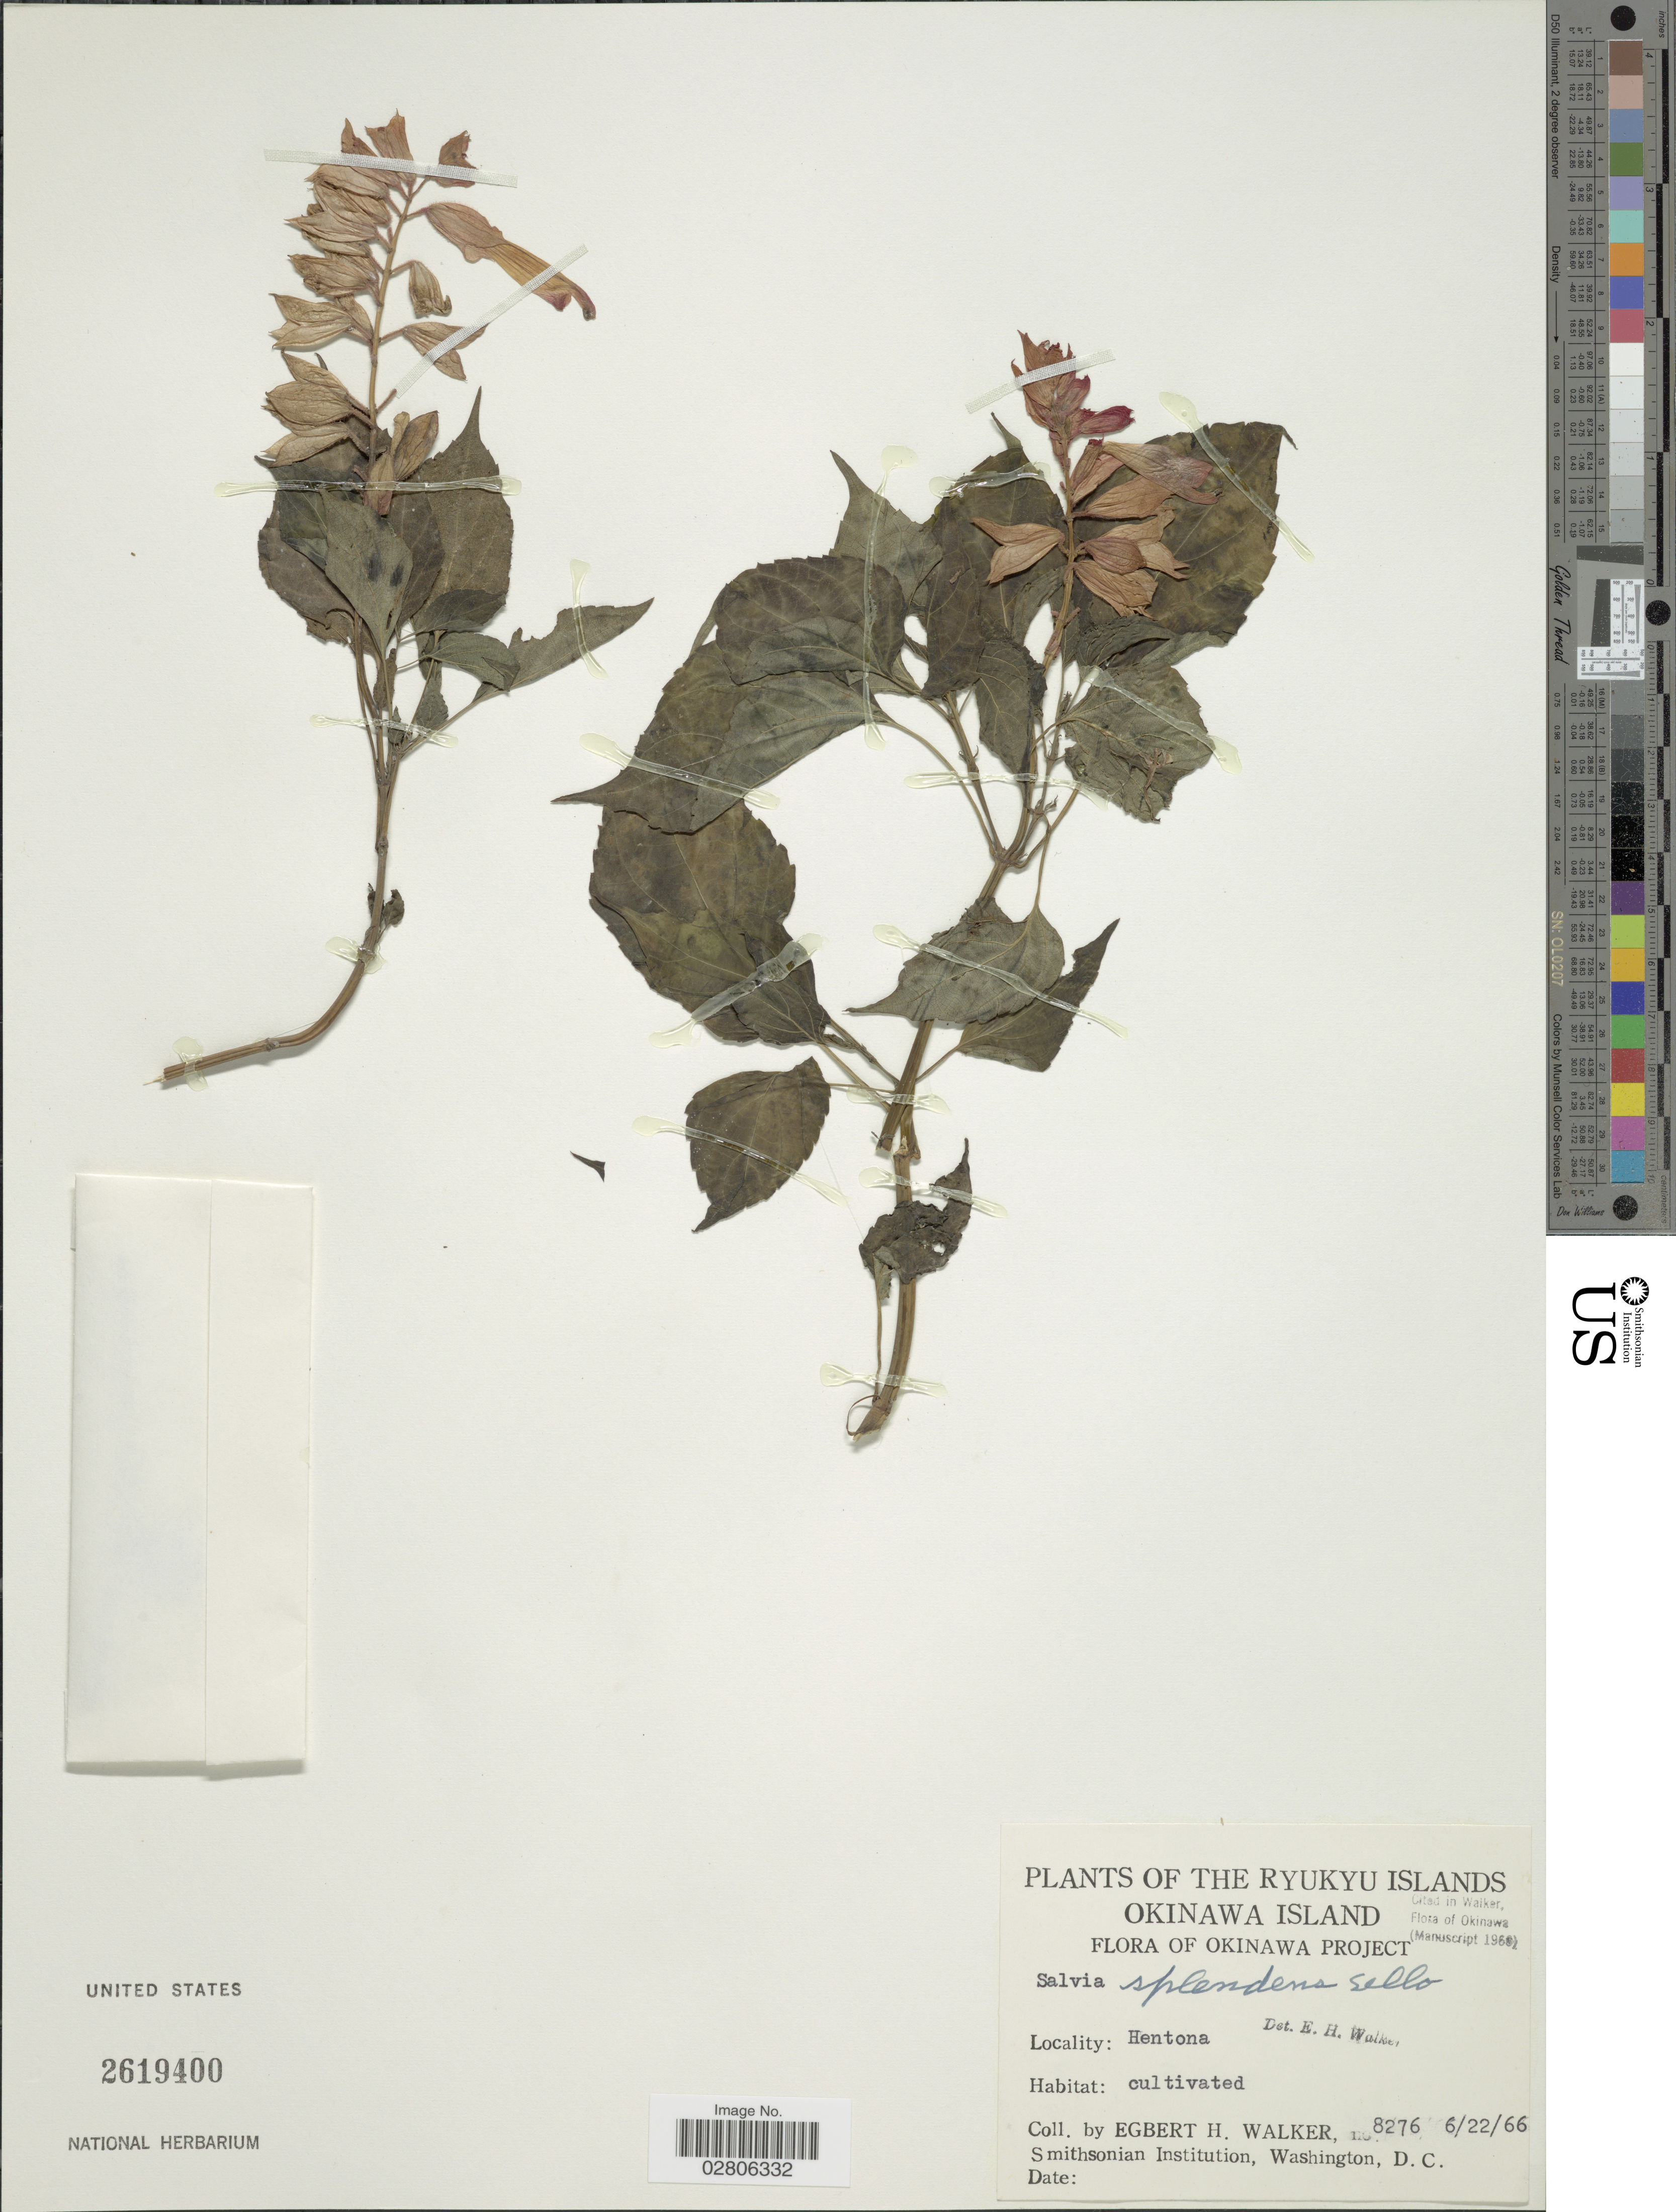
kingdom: Plantae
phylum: Tracheophyta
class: Magnoliopsida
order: Lamiales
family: Lamiaceae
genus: Salvia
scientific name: Salvia splendens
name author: Sellow ex Nees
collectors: E. H. Walker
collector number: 8276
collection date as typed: Transcribed d/m/y: 22/6/66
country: Japan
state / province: Okinawa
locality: Ryukyu Islands, Okinawa Island, Okinawa Project, Hentona.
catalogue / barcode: US 2619400